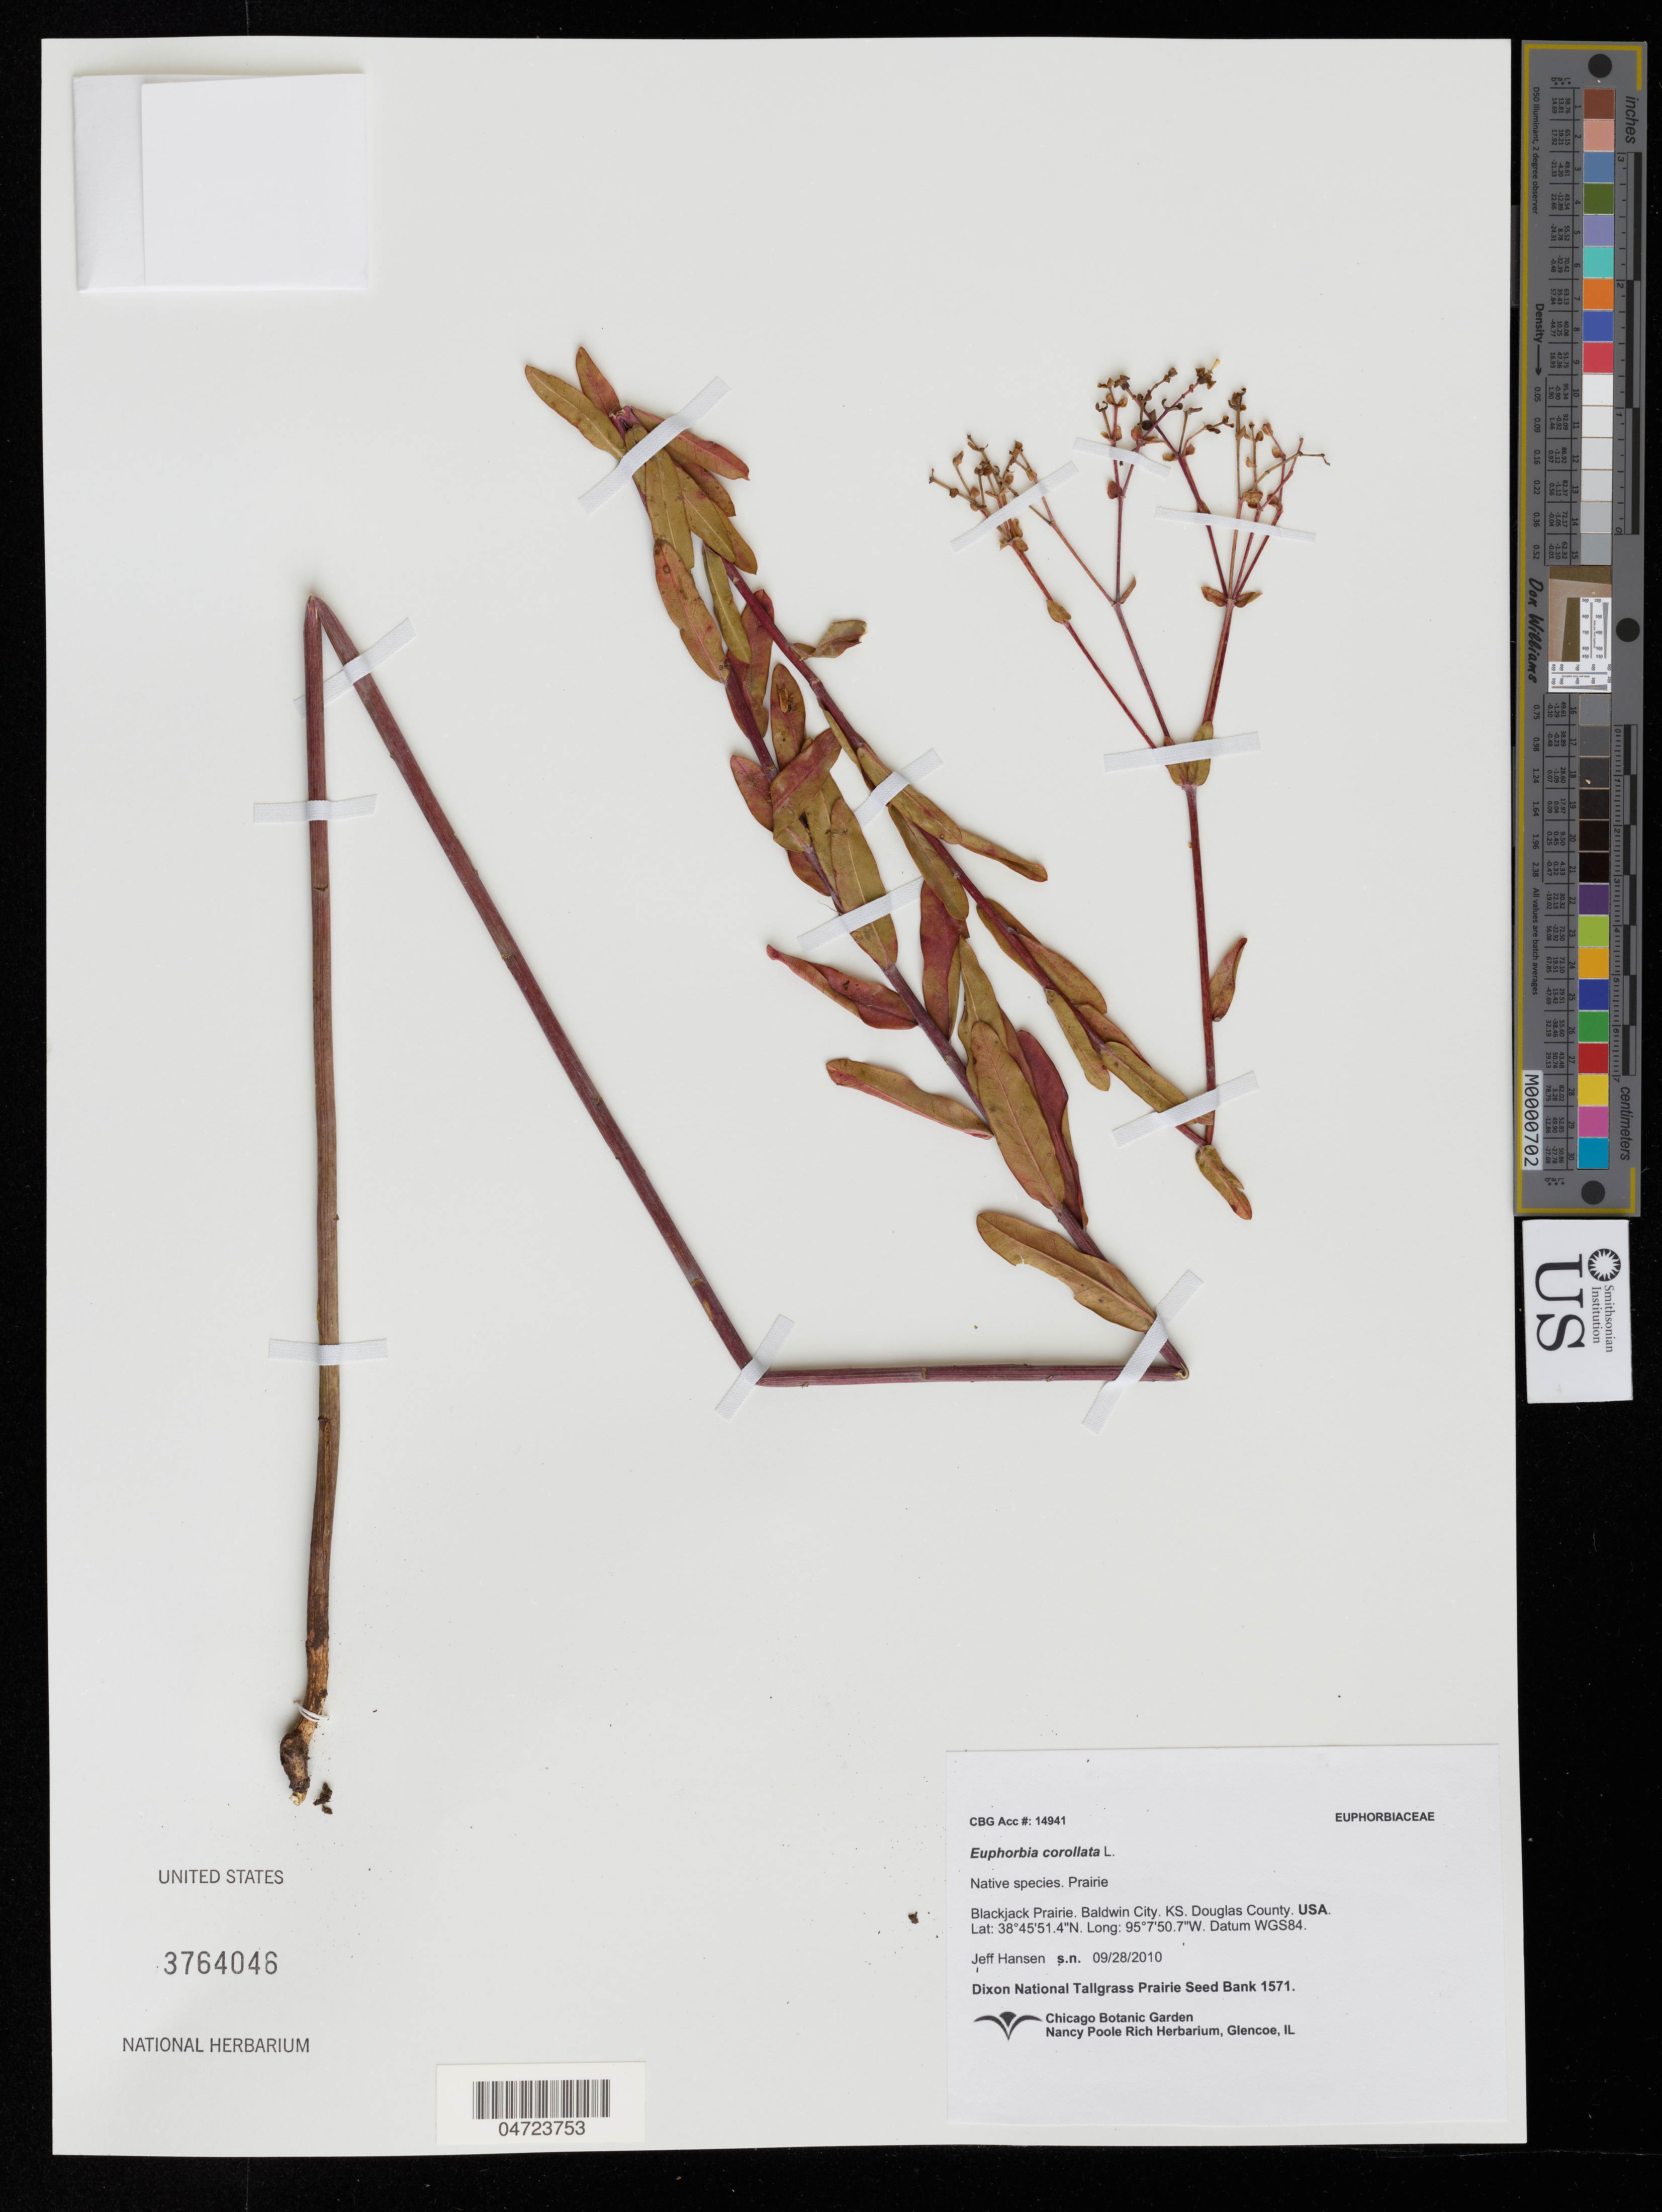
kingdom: Plantae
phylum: Tracheophyta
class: Magnoliopsida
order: Malpighiales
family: Euphorbiaceae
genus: Euphorbia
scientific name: Euphorbia corollata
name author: L.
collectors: J. Hansen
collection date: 2010-09-28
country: United States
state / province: Kansas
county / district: Douglas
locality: Blackjack Prairie. Baldwin City. Douglas County.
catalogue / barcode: US 3764046